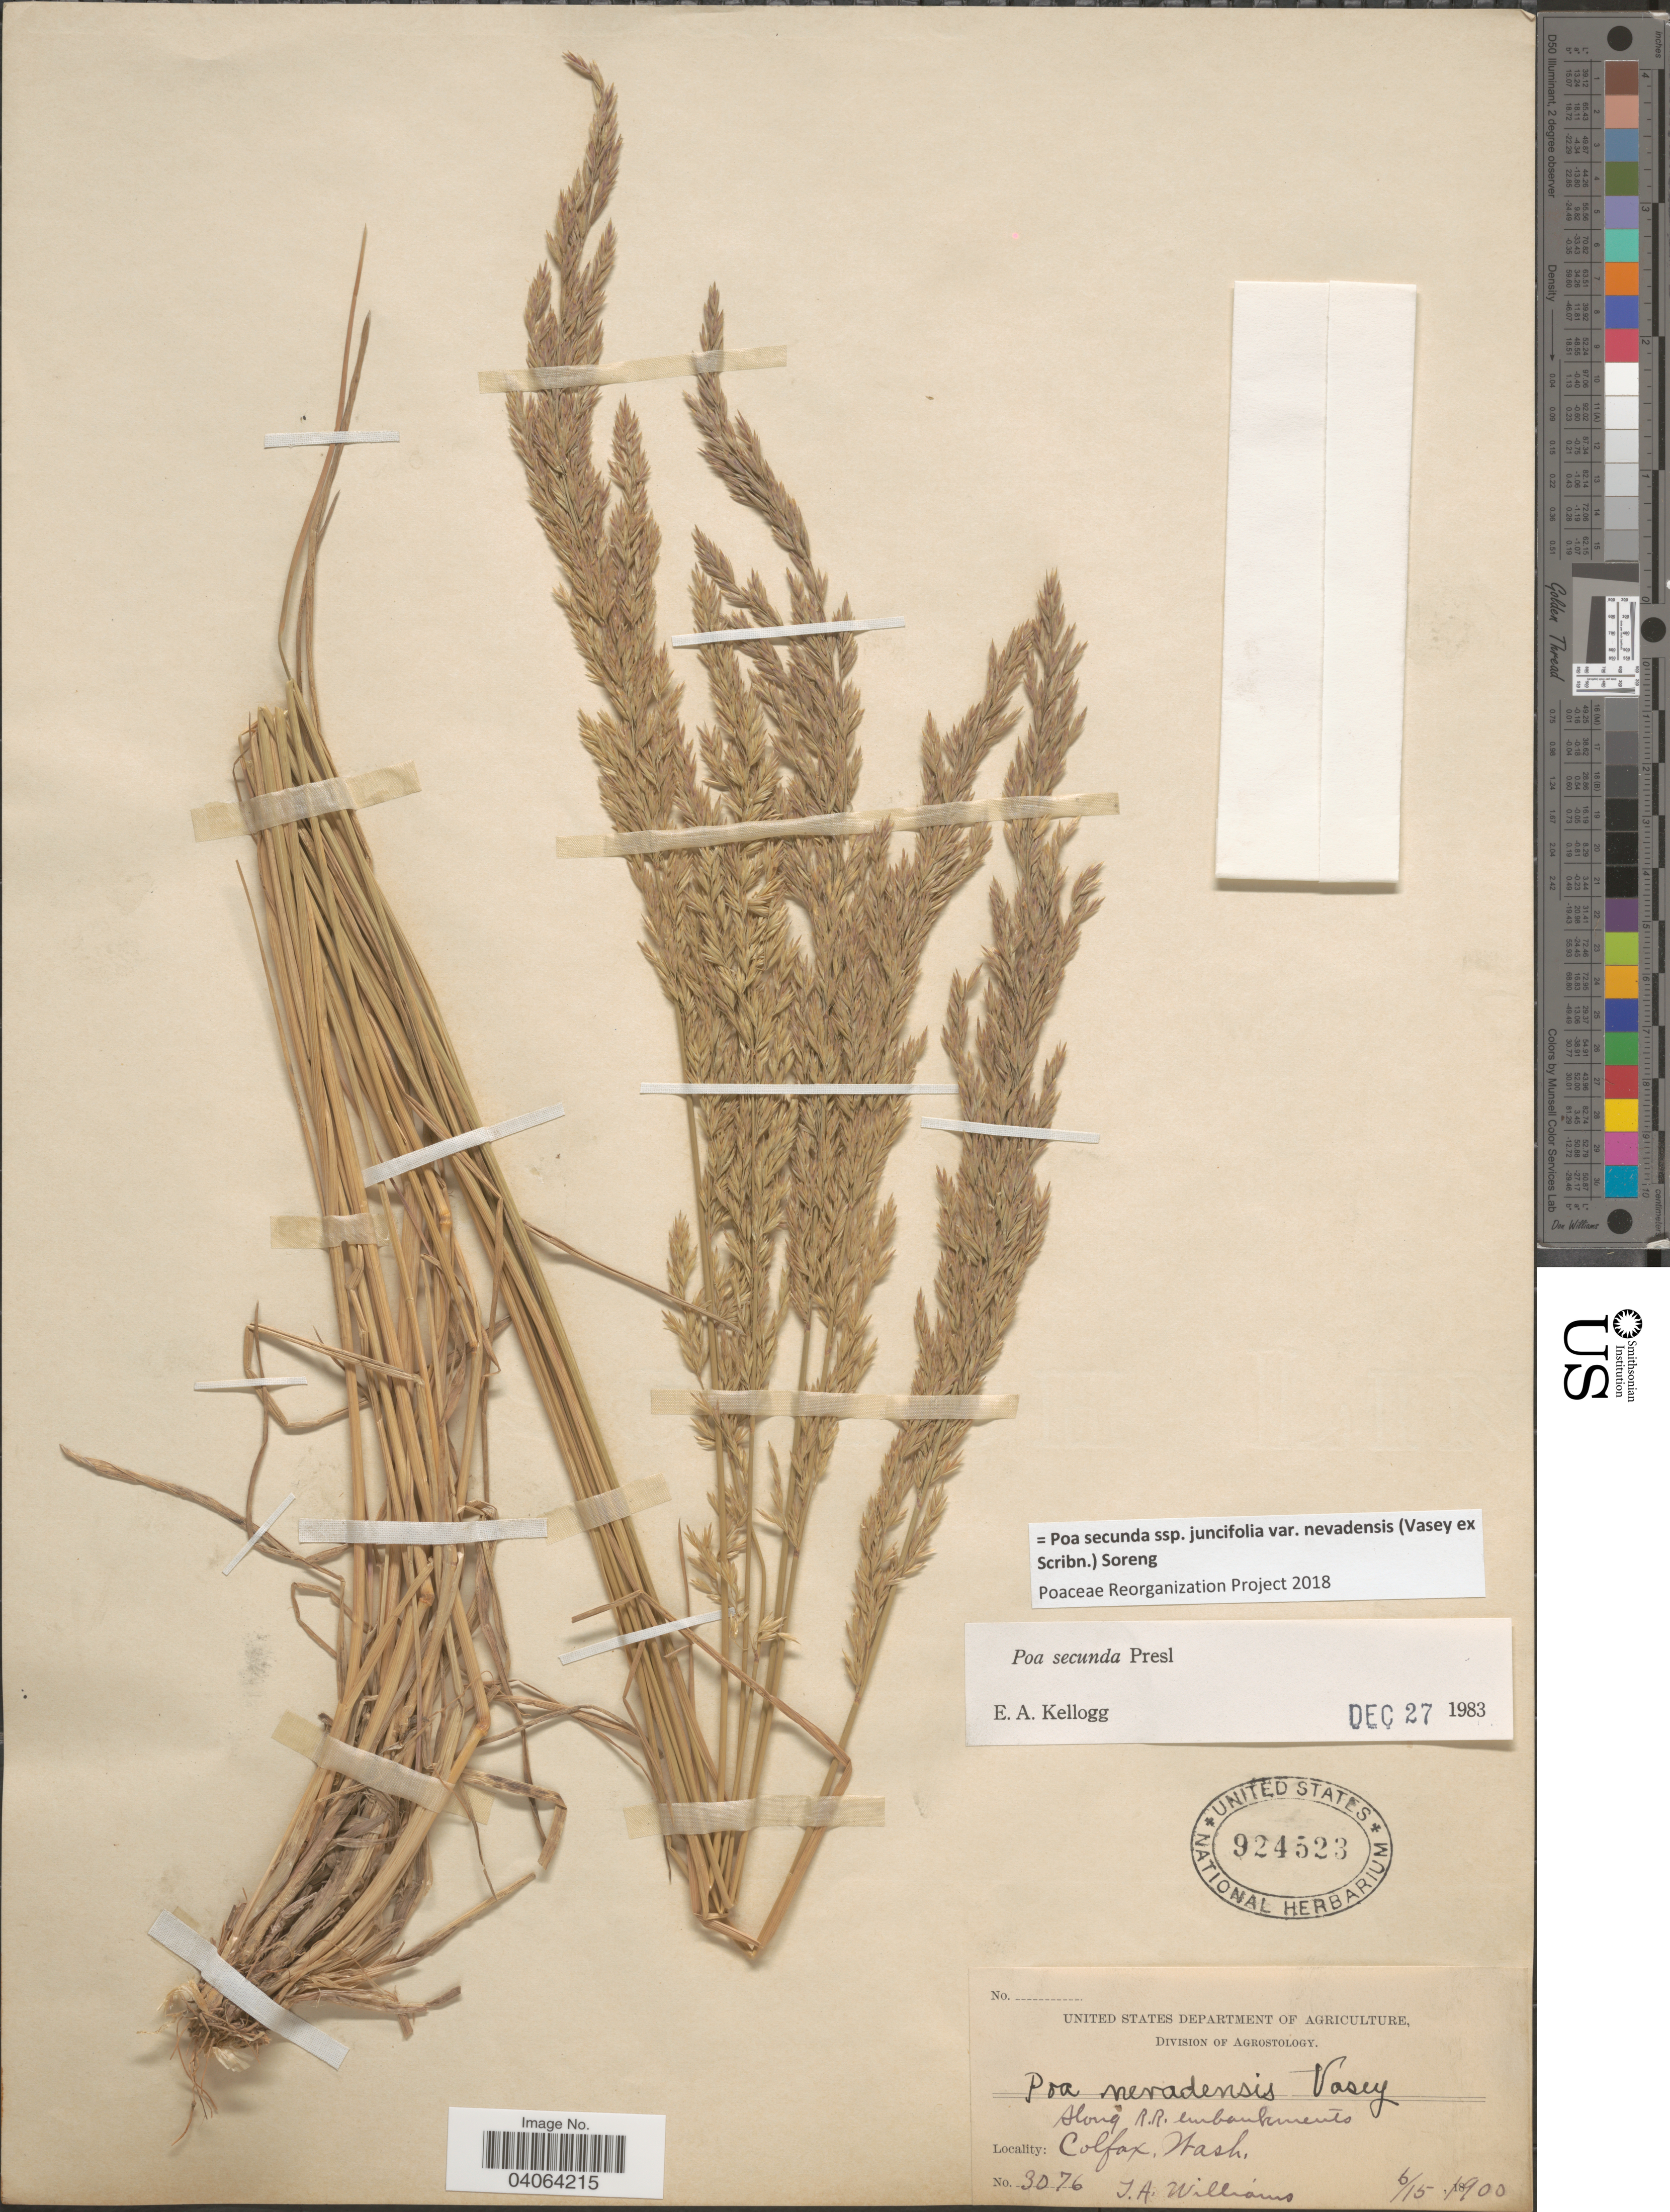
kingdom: Plantae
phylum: Tracheophyta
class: Liliopsida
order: Poales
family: Poaceae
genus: Poa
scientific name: Poa secunda subsp. juncifolia var. nevadensis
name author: (Vasey ex Scribn.) Soreng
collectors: T. Williams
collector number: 3076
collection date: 1900-06-15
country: United States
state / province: Washington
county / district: Whitman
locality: Along R.R. embankments. Colfax.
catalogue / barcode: US 924523